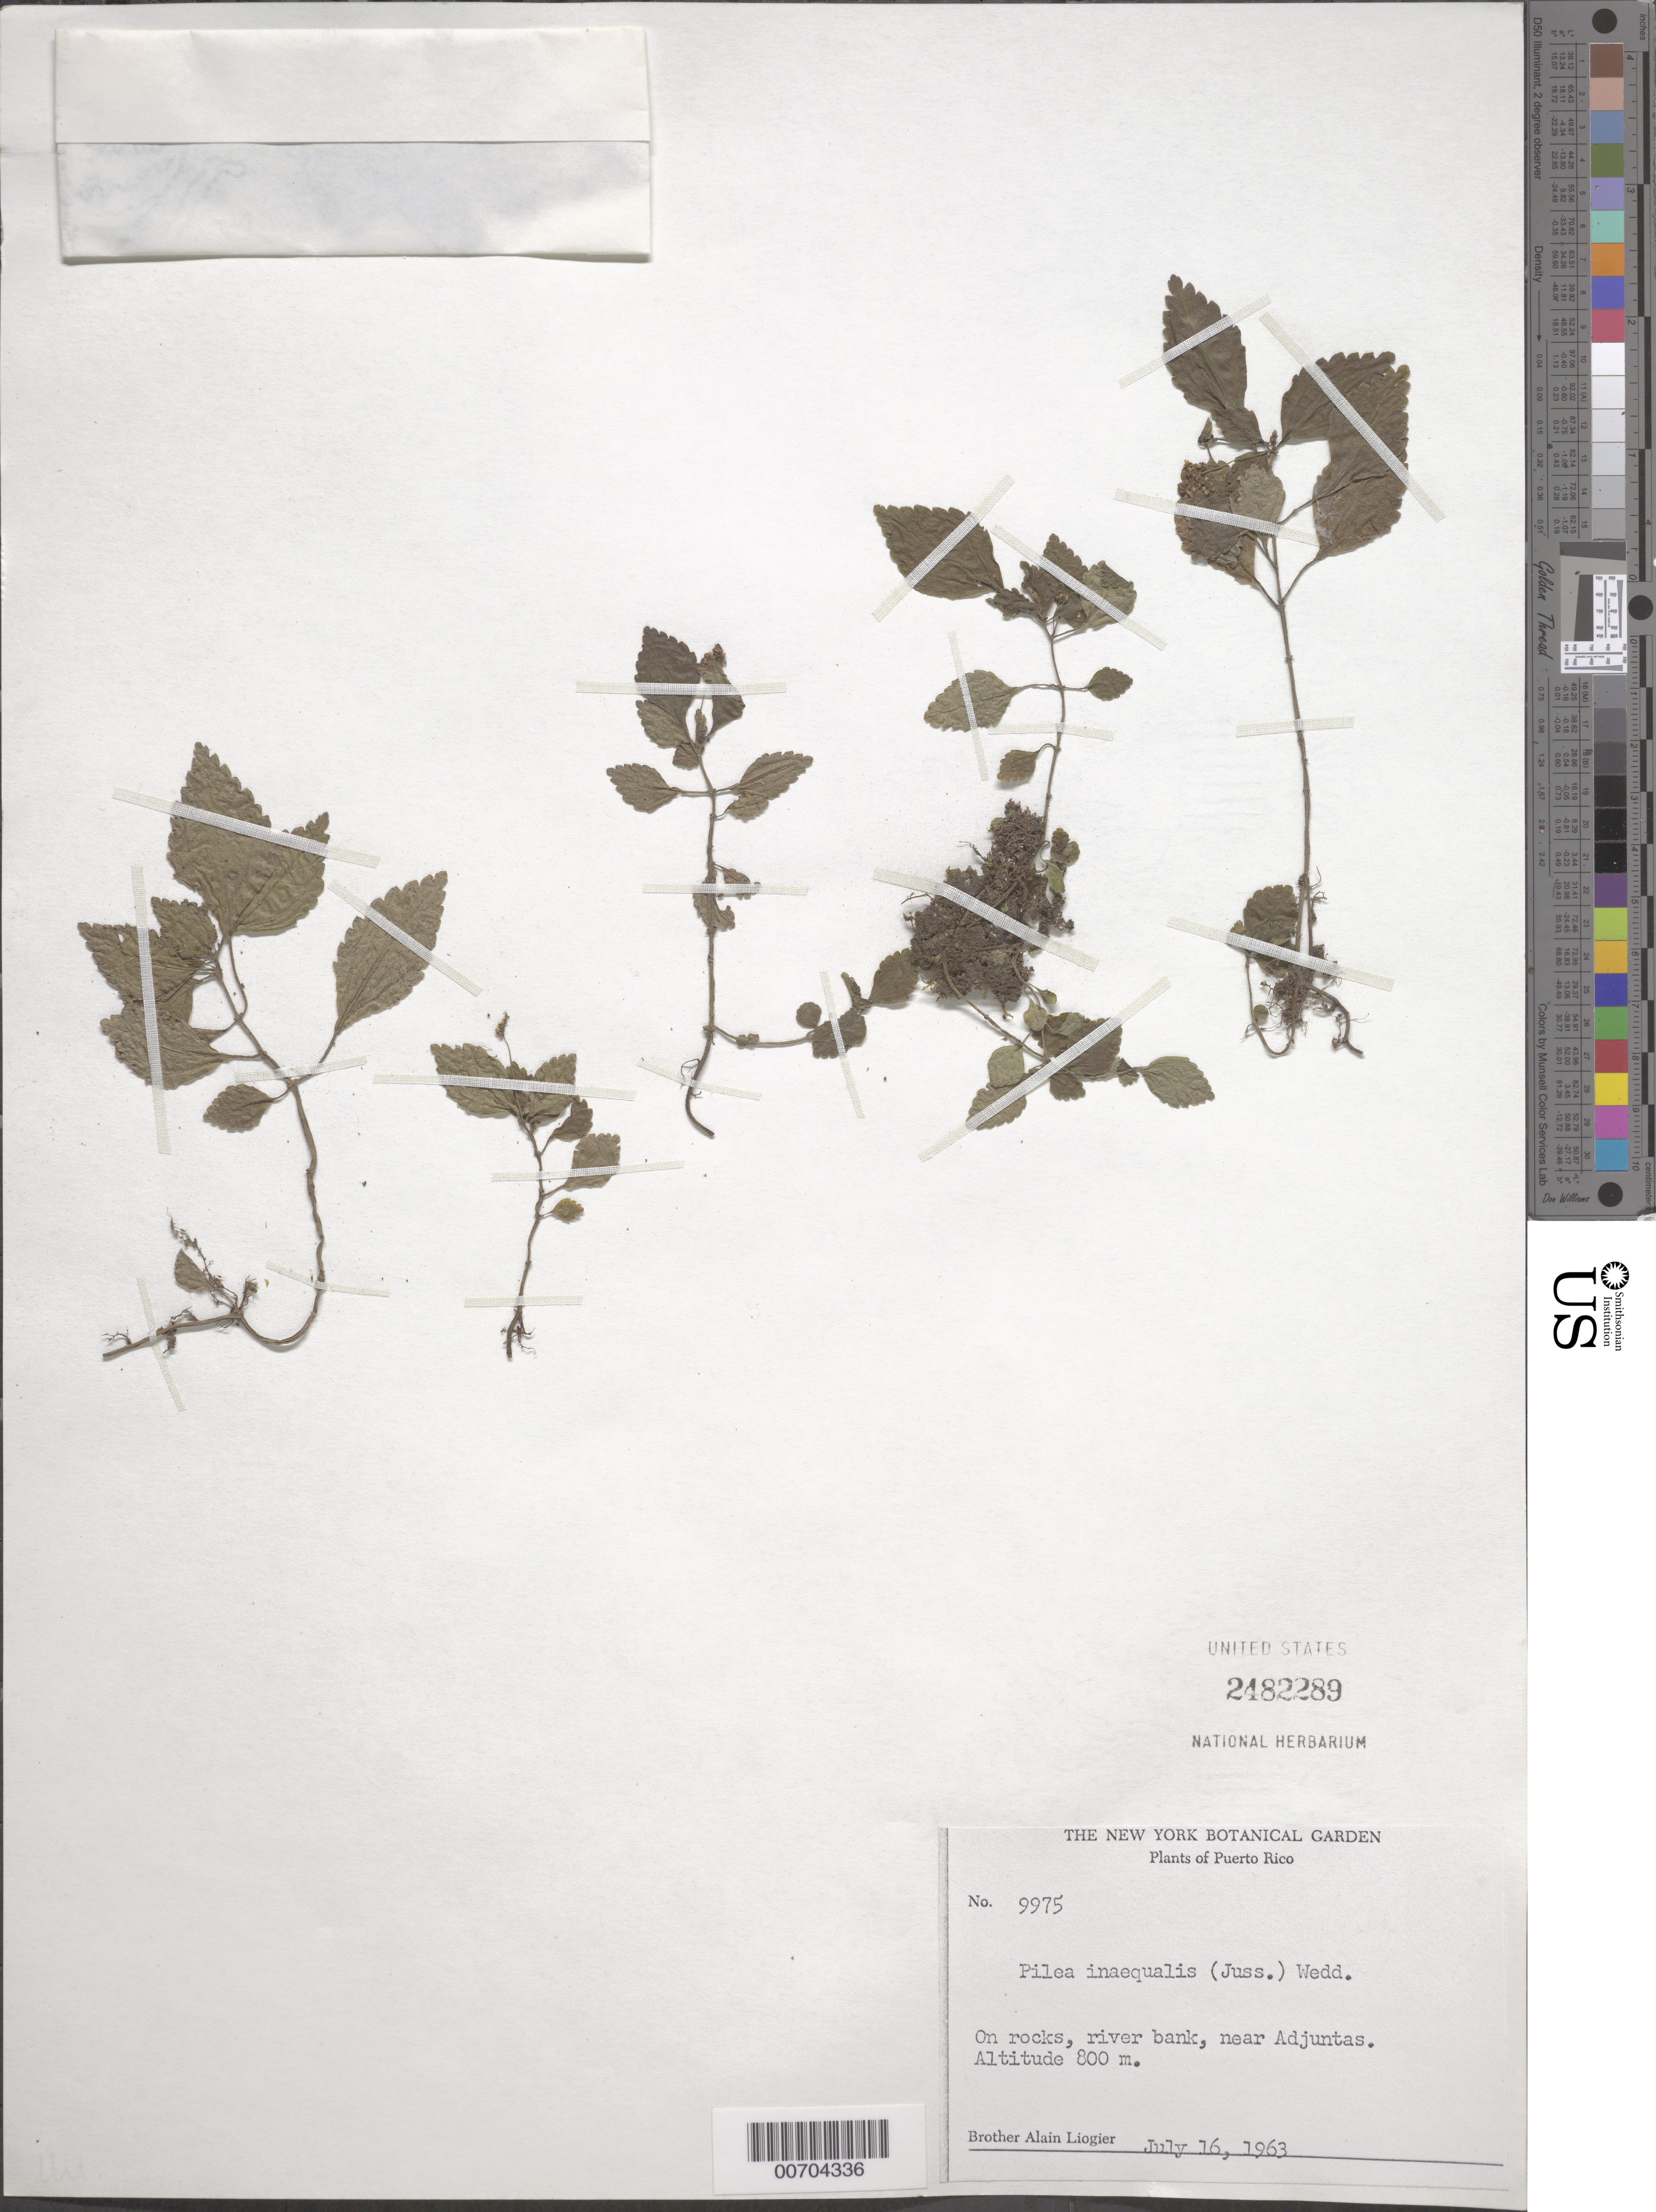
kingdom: Plantae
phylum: Tracheophyta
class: Magnoliopsida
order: Rosales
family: Urticaceae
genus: Pilea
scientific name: Pilea inaequalis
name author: (Juss. ex Poir.) Wedd.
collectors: A. H. Liogier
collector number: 9975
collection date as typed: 16 Jul 1963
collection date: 1963-07-16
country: Puerto Rico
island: Greater Antilles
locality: Adjuntas, vic of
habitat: On rocks, river bank.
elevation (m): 800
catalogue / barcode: US 2482289